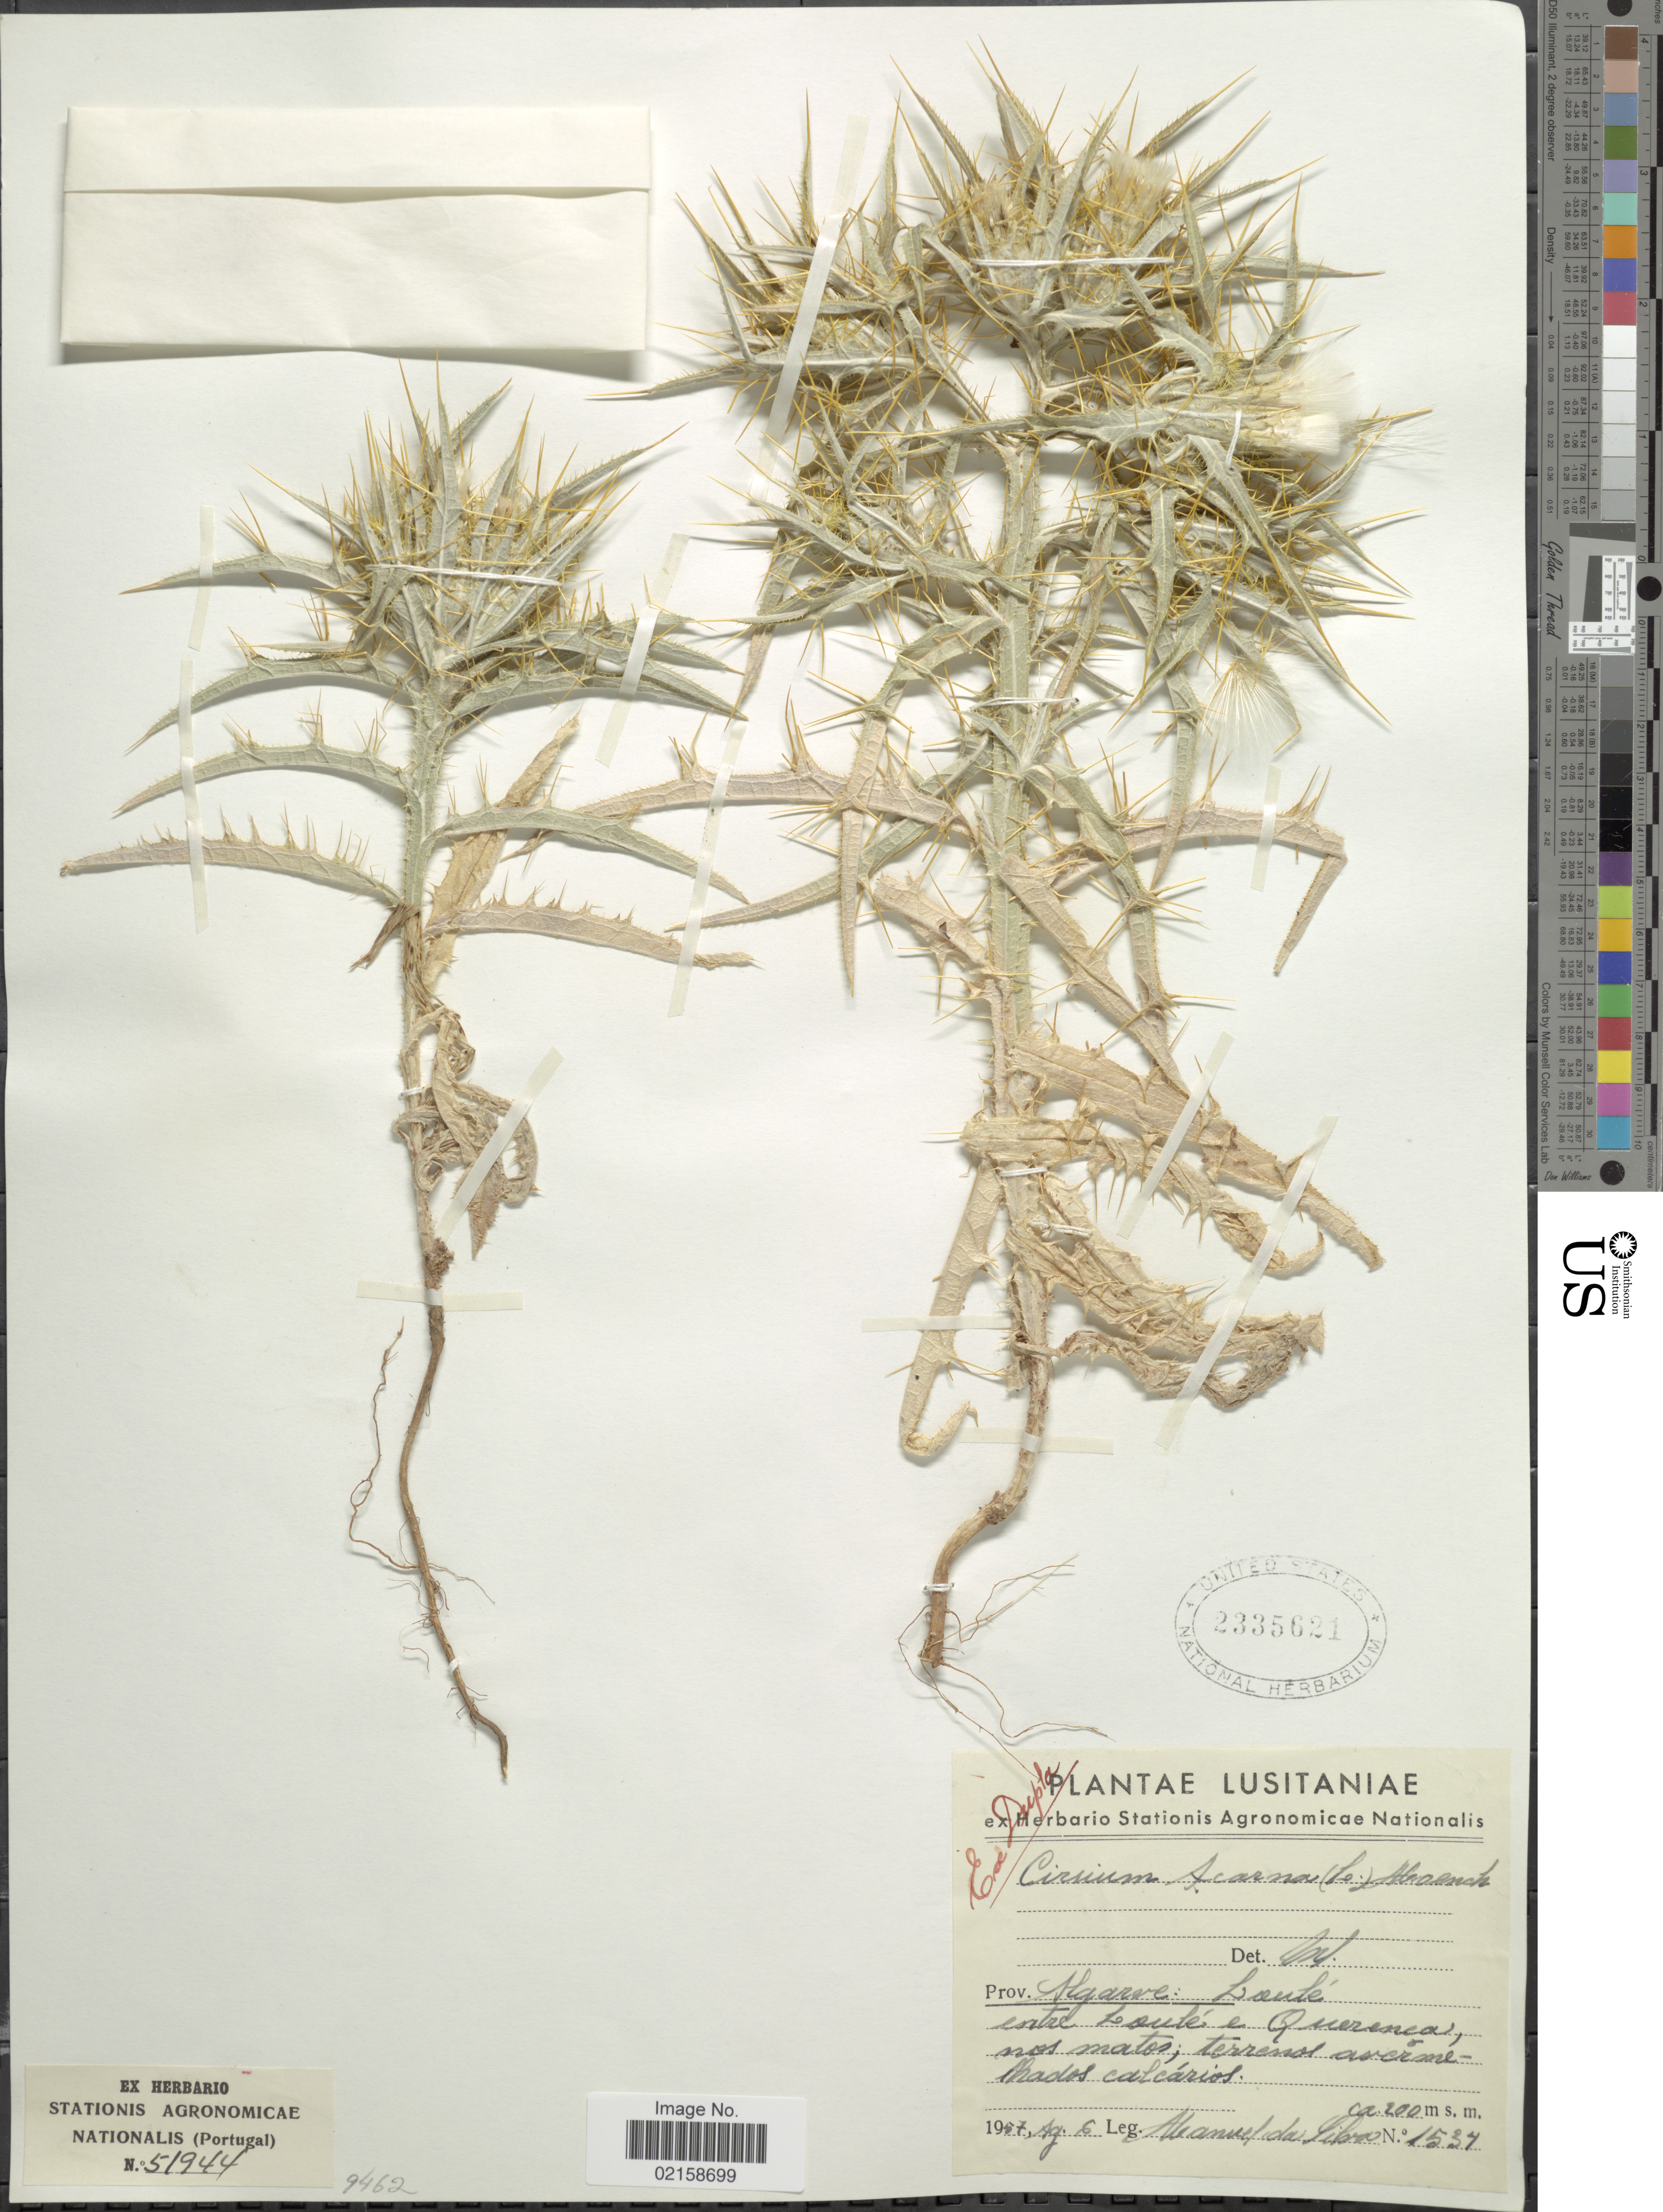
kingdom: Plantae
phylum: Tracheophyta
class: Magnoliopsida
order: Asterales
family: Asteraceae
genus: Picnomon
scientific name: Picnomon acarna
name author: (L.) Cass.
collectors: A. Pinto da Silva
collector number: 1537*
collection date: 1957-08-06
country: Portugal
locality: Lusitaniae, Prov. Algarave: Haute, entre haute e Querenca, nos matos. [interpreted]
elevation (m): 200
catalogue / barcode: US 2335621